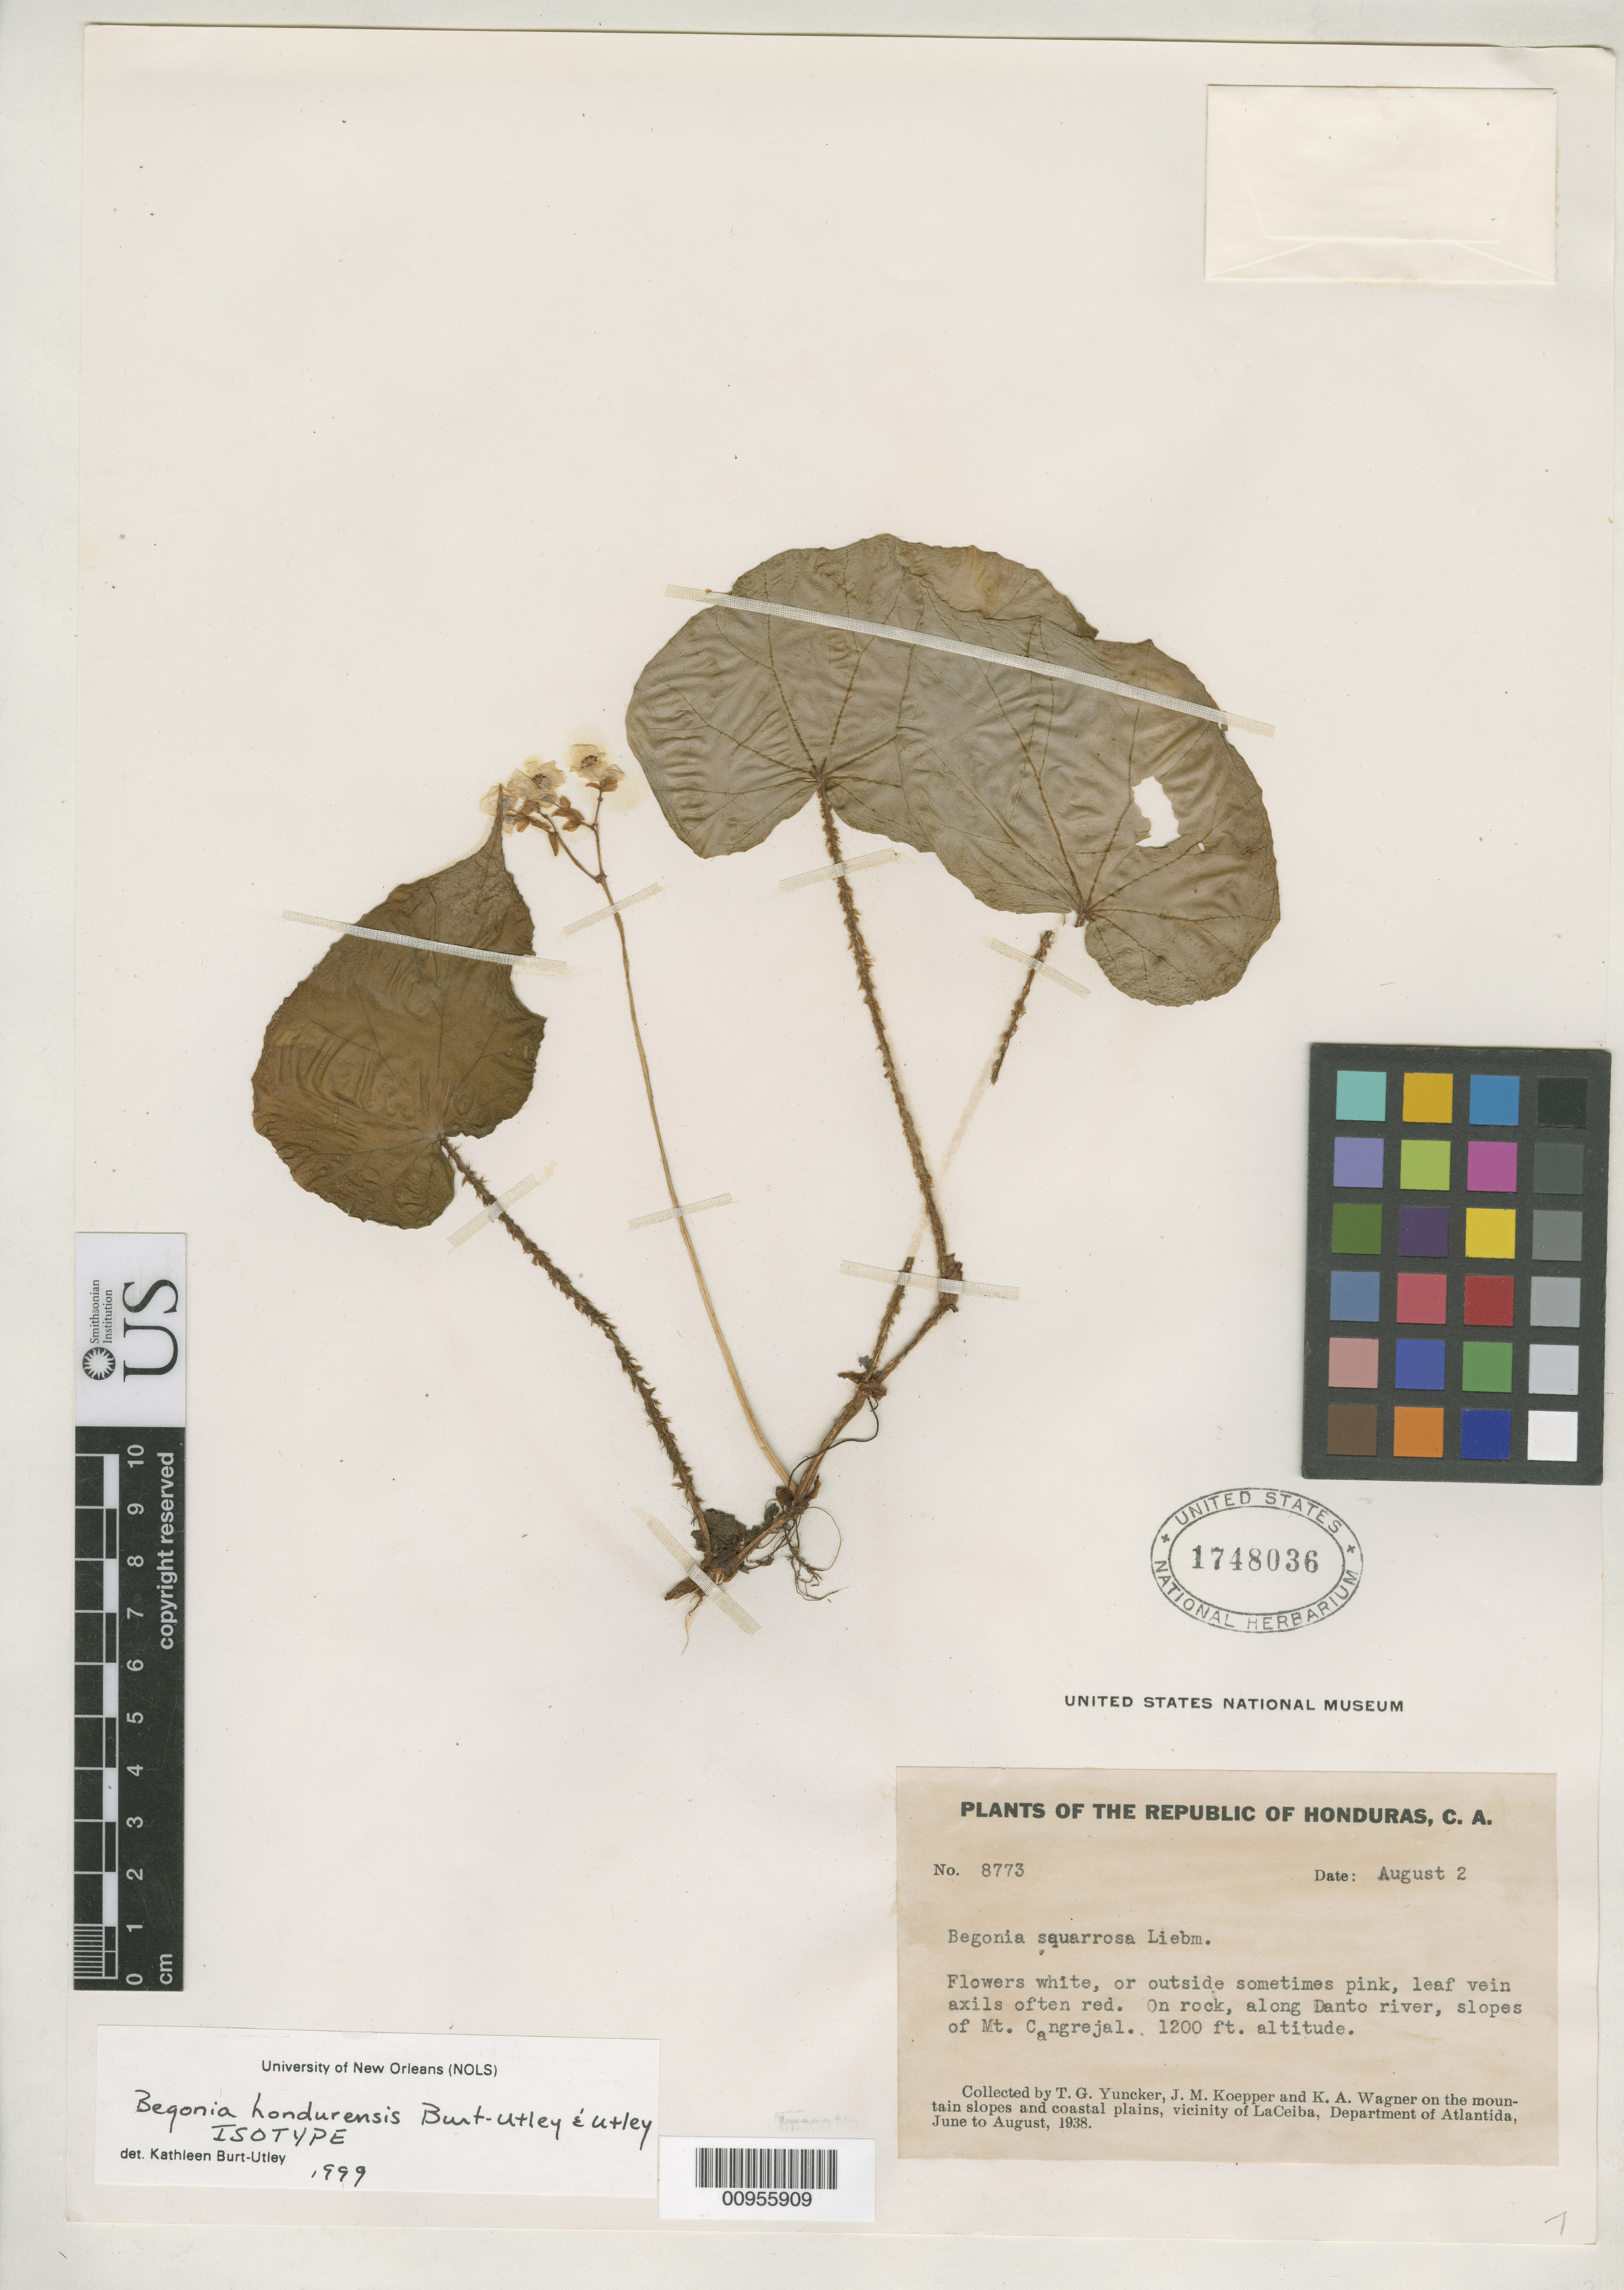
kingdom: Plantae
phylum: Tracheophyta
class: Magnoliopsida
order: Cucurbitales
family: Begoniaceae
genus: Begonia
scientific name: Begonia hondurensis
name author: Burt-Utley & Utley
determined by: Burt-Utley, Kathleen M.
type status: Isotype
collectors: T. G. Yuncker, J. M. Koepper & K. A. Wagner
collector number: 8773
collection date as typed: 02 Aug 1938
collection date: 1938-08-02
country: Honduras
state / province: Atlántida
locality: On the mountain slopes and coastal plains, vicinity of LaCeiba, Department of Atlantida. On rock, along Danto river, slopes of Mt. Cangrejal.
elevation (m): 366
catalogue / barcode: US 1748036